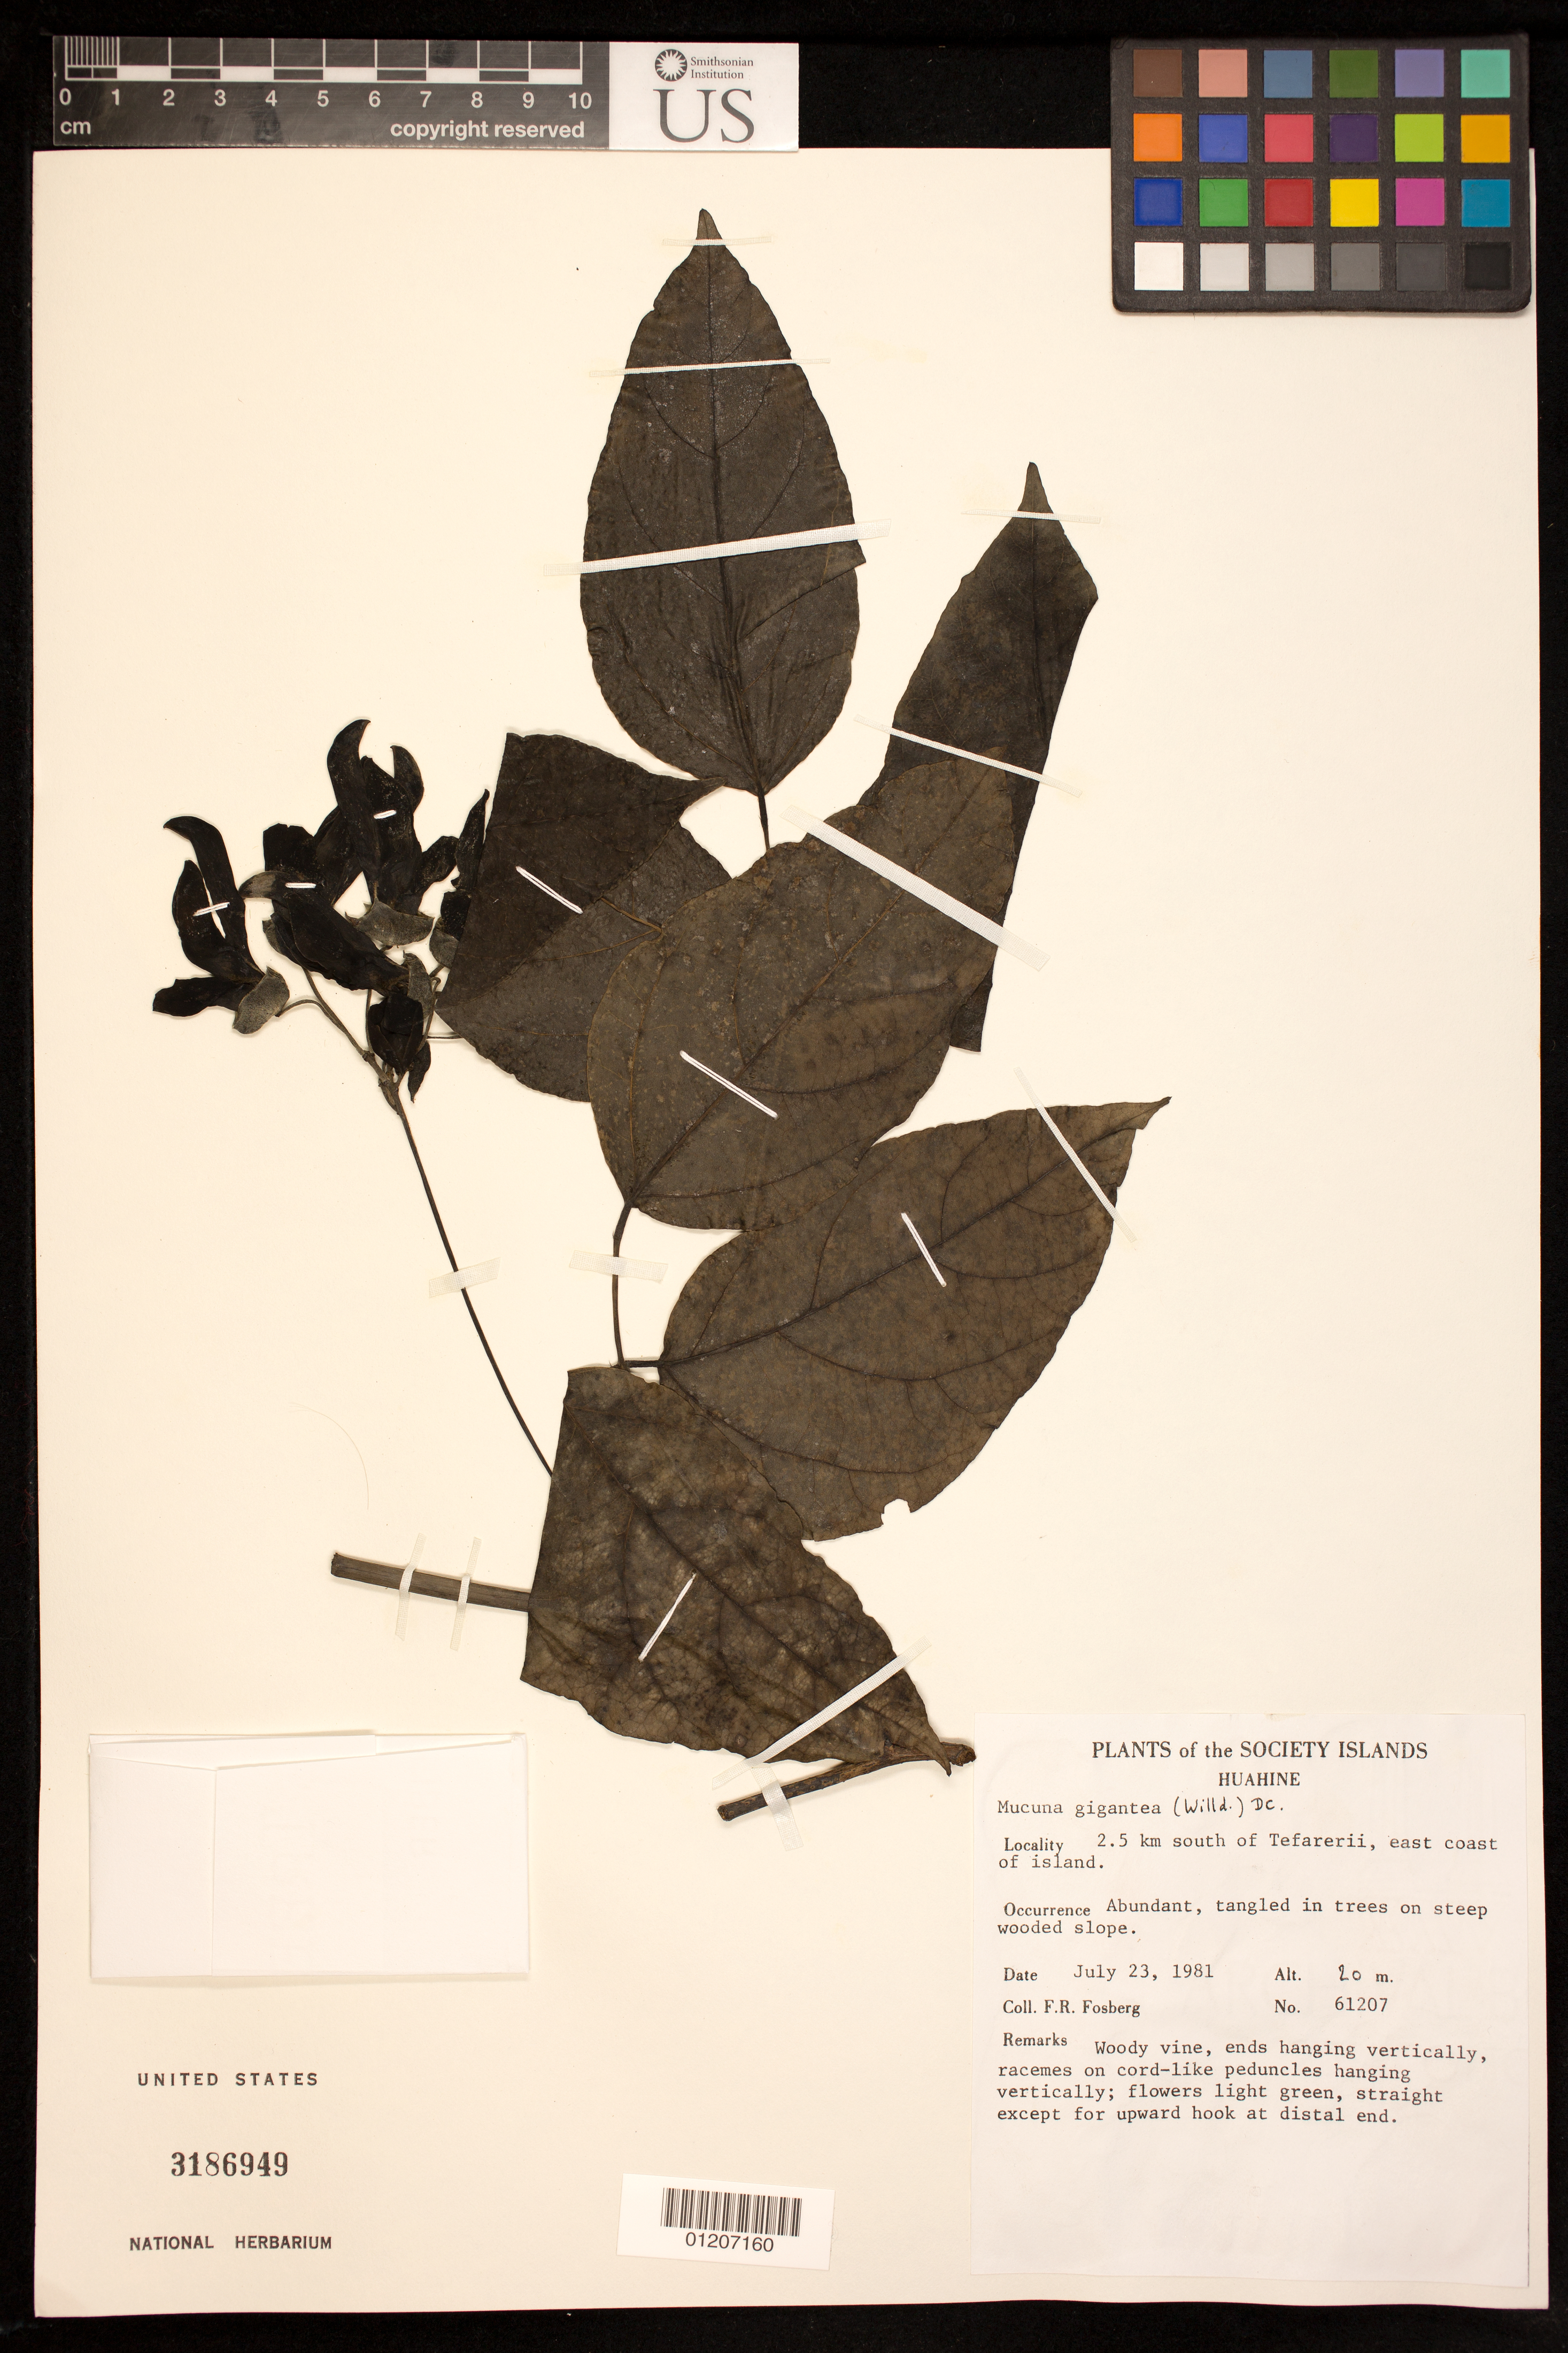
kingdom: Plantae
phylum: Tracheophyta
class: Magnoliopsida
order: Fabales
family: Fabaceae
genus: Mucuna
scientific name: Mucuna gigantea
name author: (Willd.) DC.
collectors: F. R. Fosberg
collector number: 61207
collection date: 1981-07-23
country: French Polynesia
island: Huahine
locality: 2.5 km south of Tefarerii, east coast of Island.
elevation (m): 20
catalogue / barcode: US 3186949